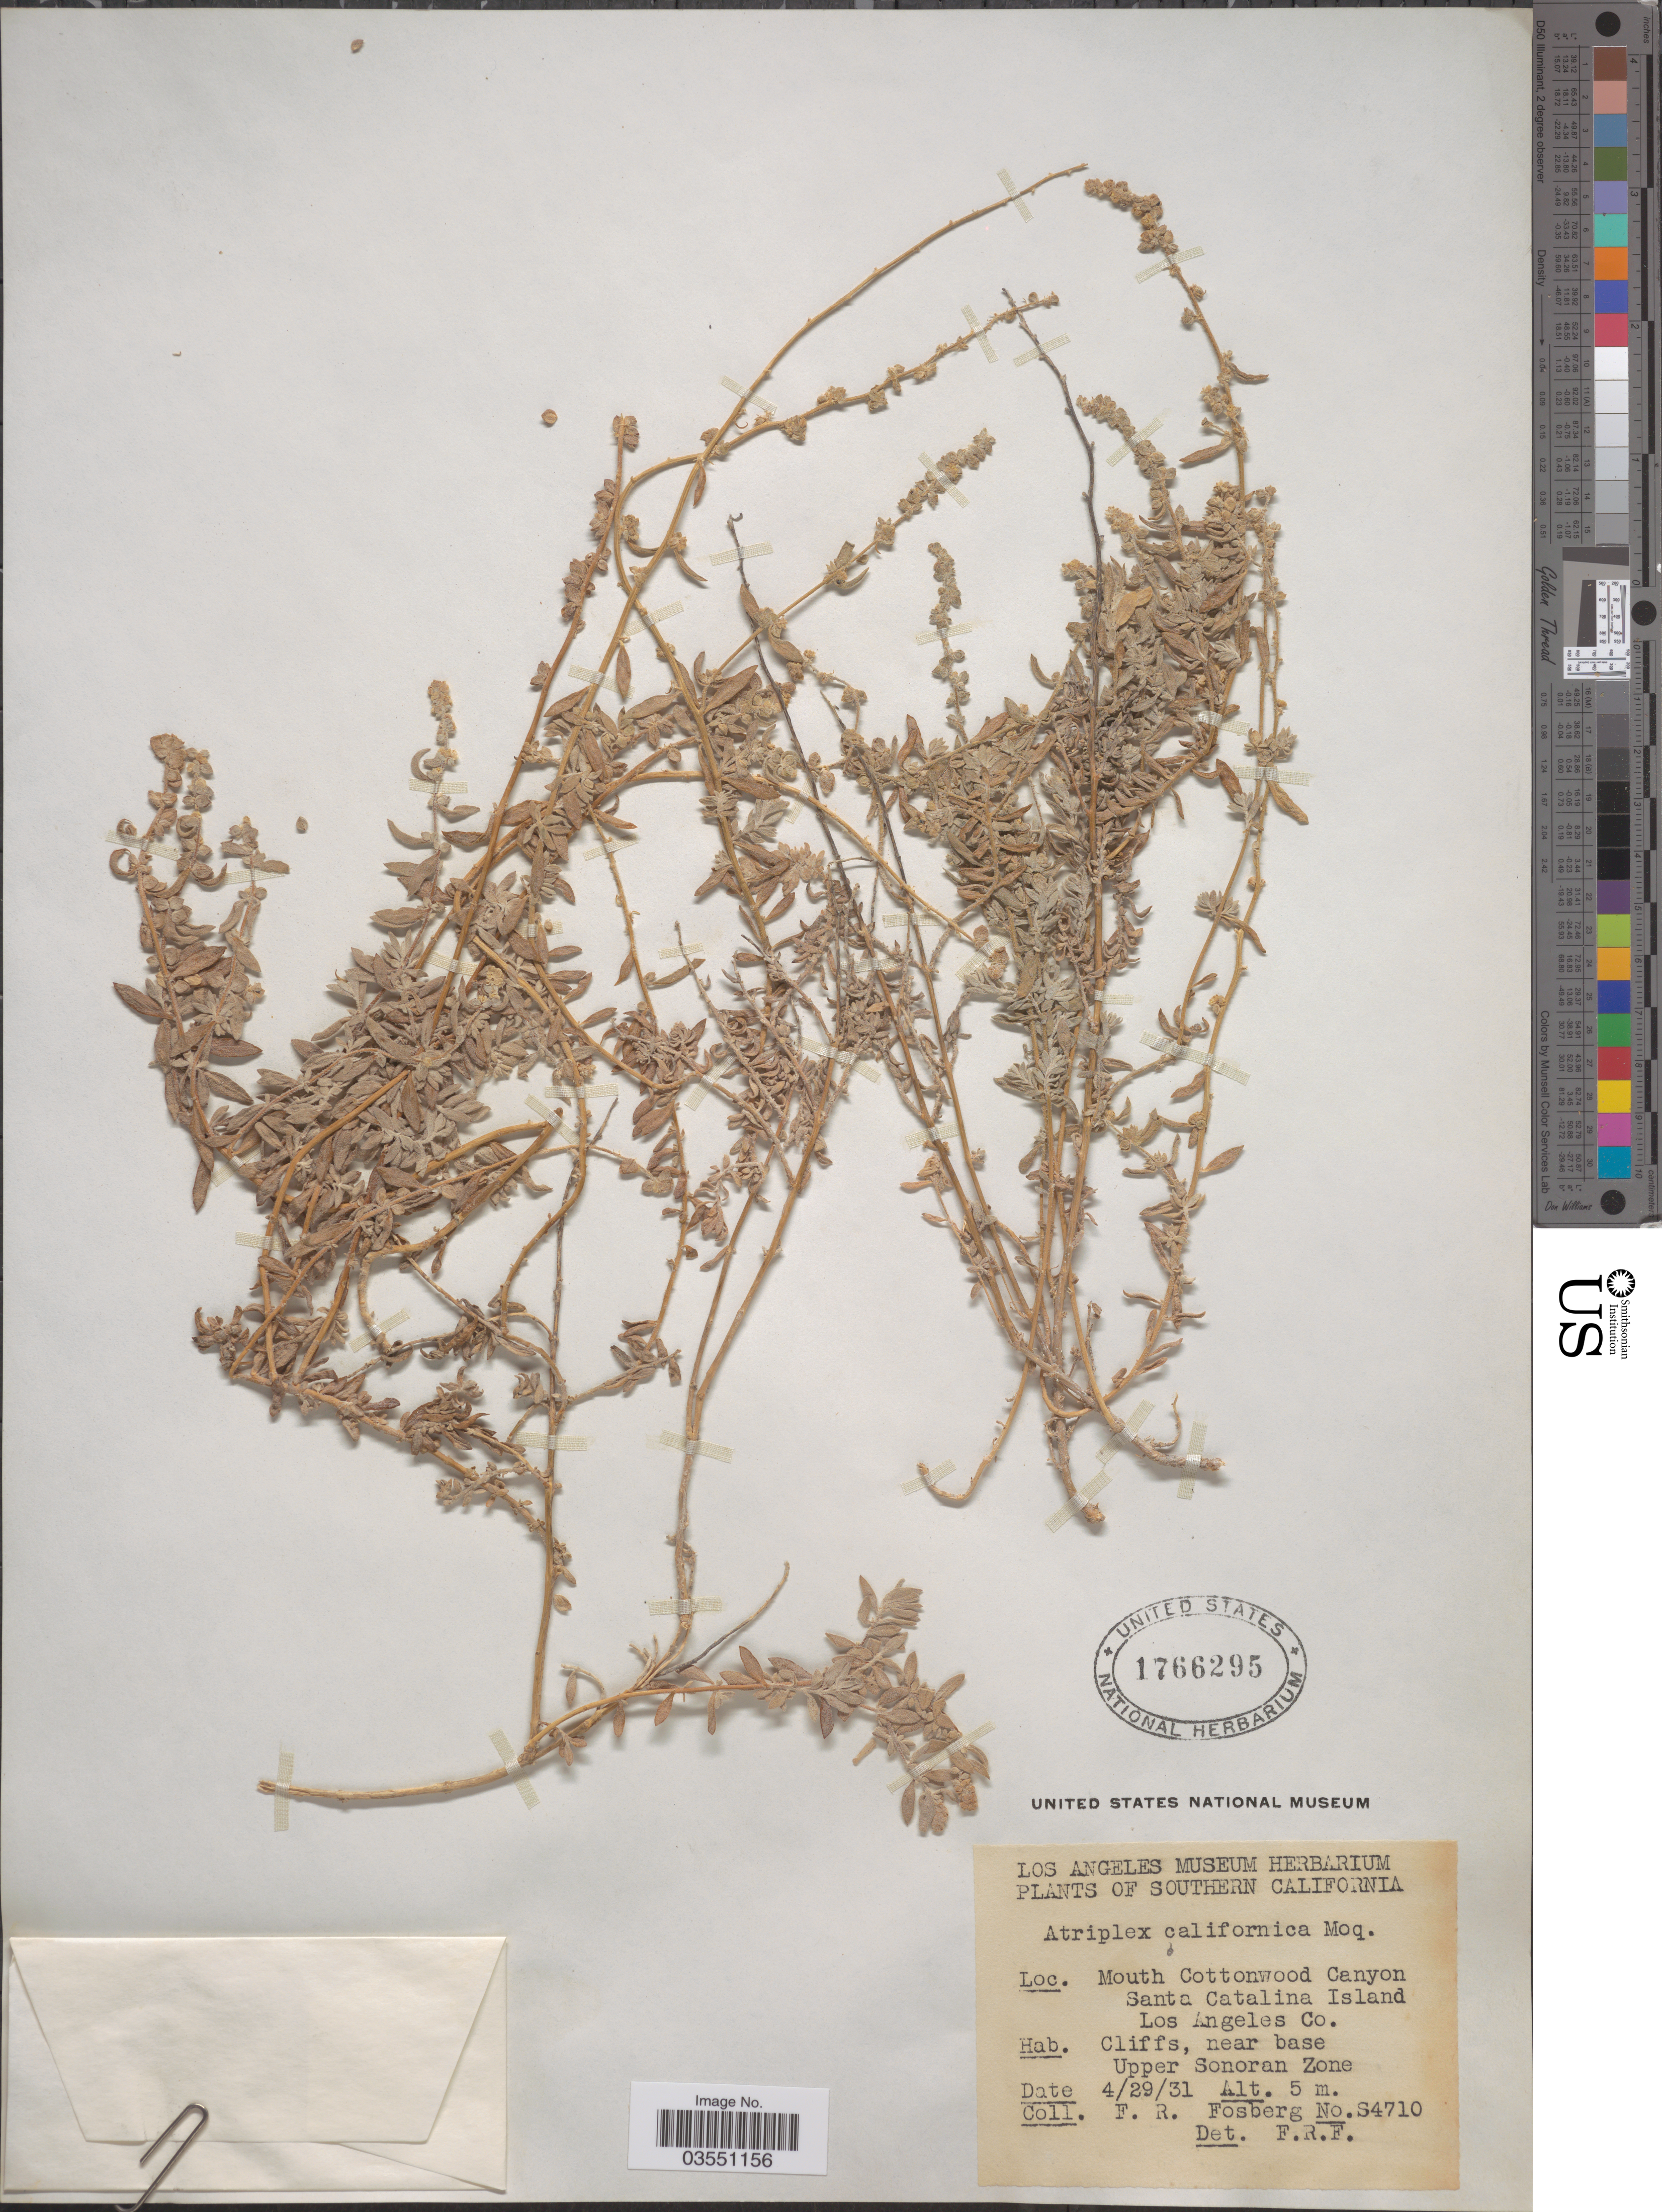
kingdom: Plantae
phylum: Tracheophyta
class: Magnoliopsida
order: Caryophyllales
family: Amaranthaceae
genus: Extriplex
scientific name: Extriplex californica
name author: (Moq.) E.H. Zacharias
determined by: Strong, Mark T., (BOT), Smithsonian Institution - National Museum of Natural History (UNITED STATES)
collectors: F. R. Fosberg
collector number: S4710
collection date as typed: Transcribed d/m/y: 29/4/31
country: United States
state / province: California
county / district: Los Angeles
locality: Southern California. Mouth Cottonwood Canyon Santa Catalina Island. Los Angeles Co. Cliffs, near base Upper Sonoran Zone.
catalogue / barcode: US 1766295